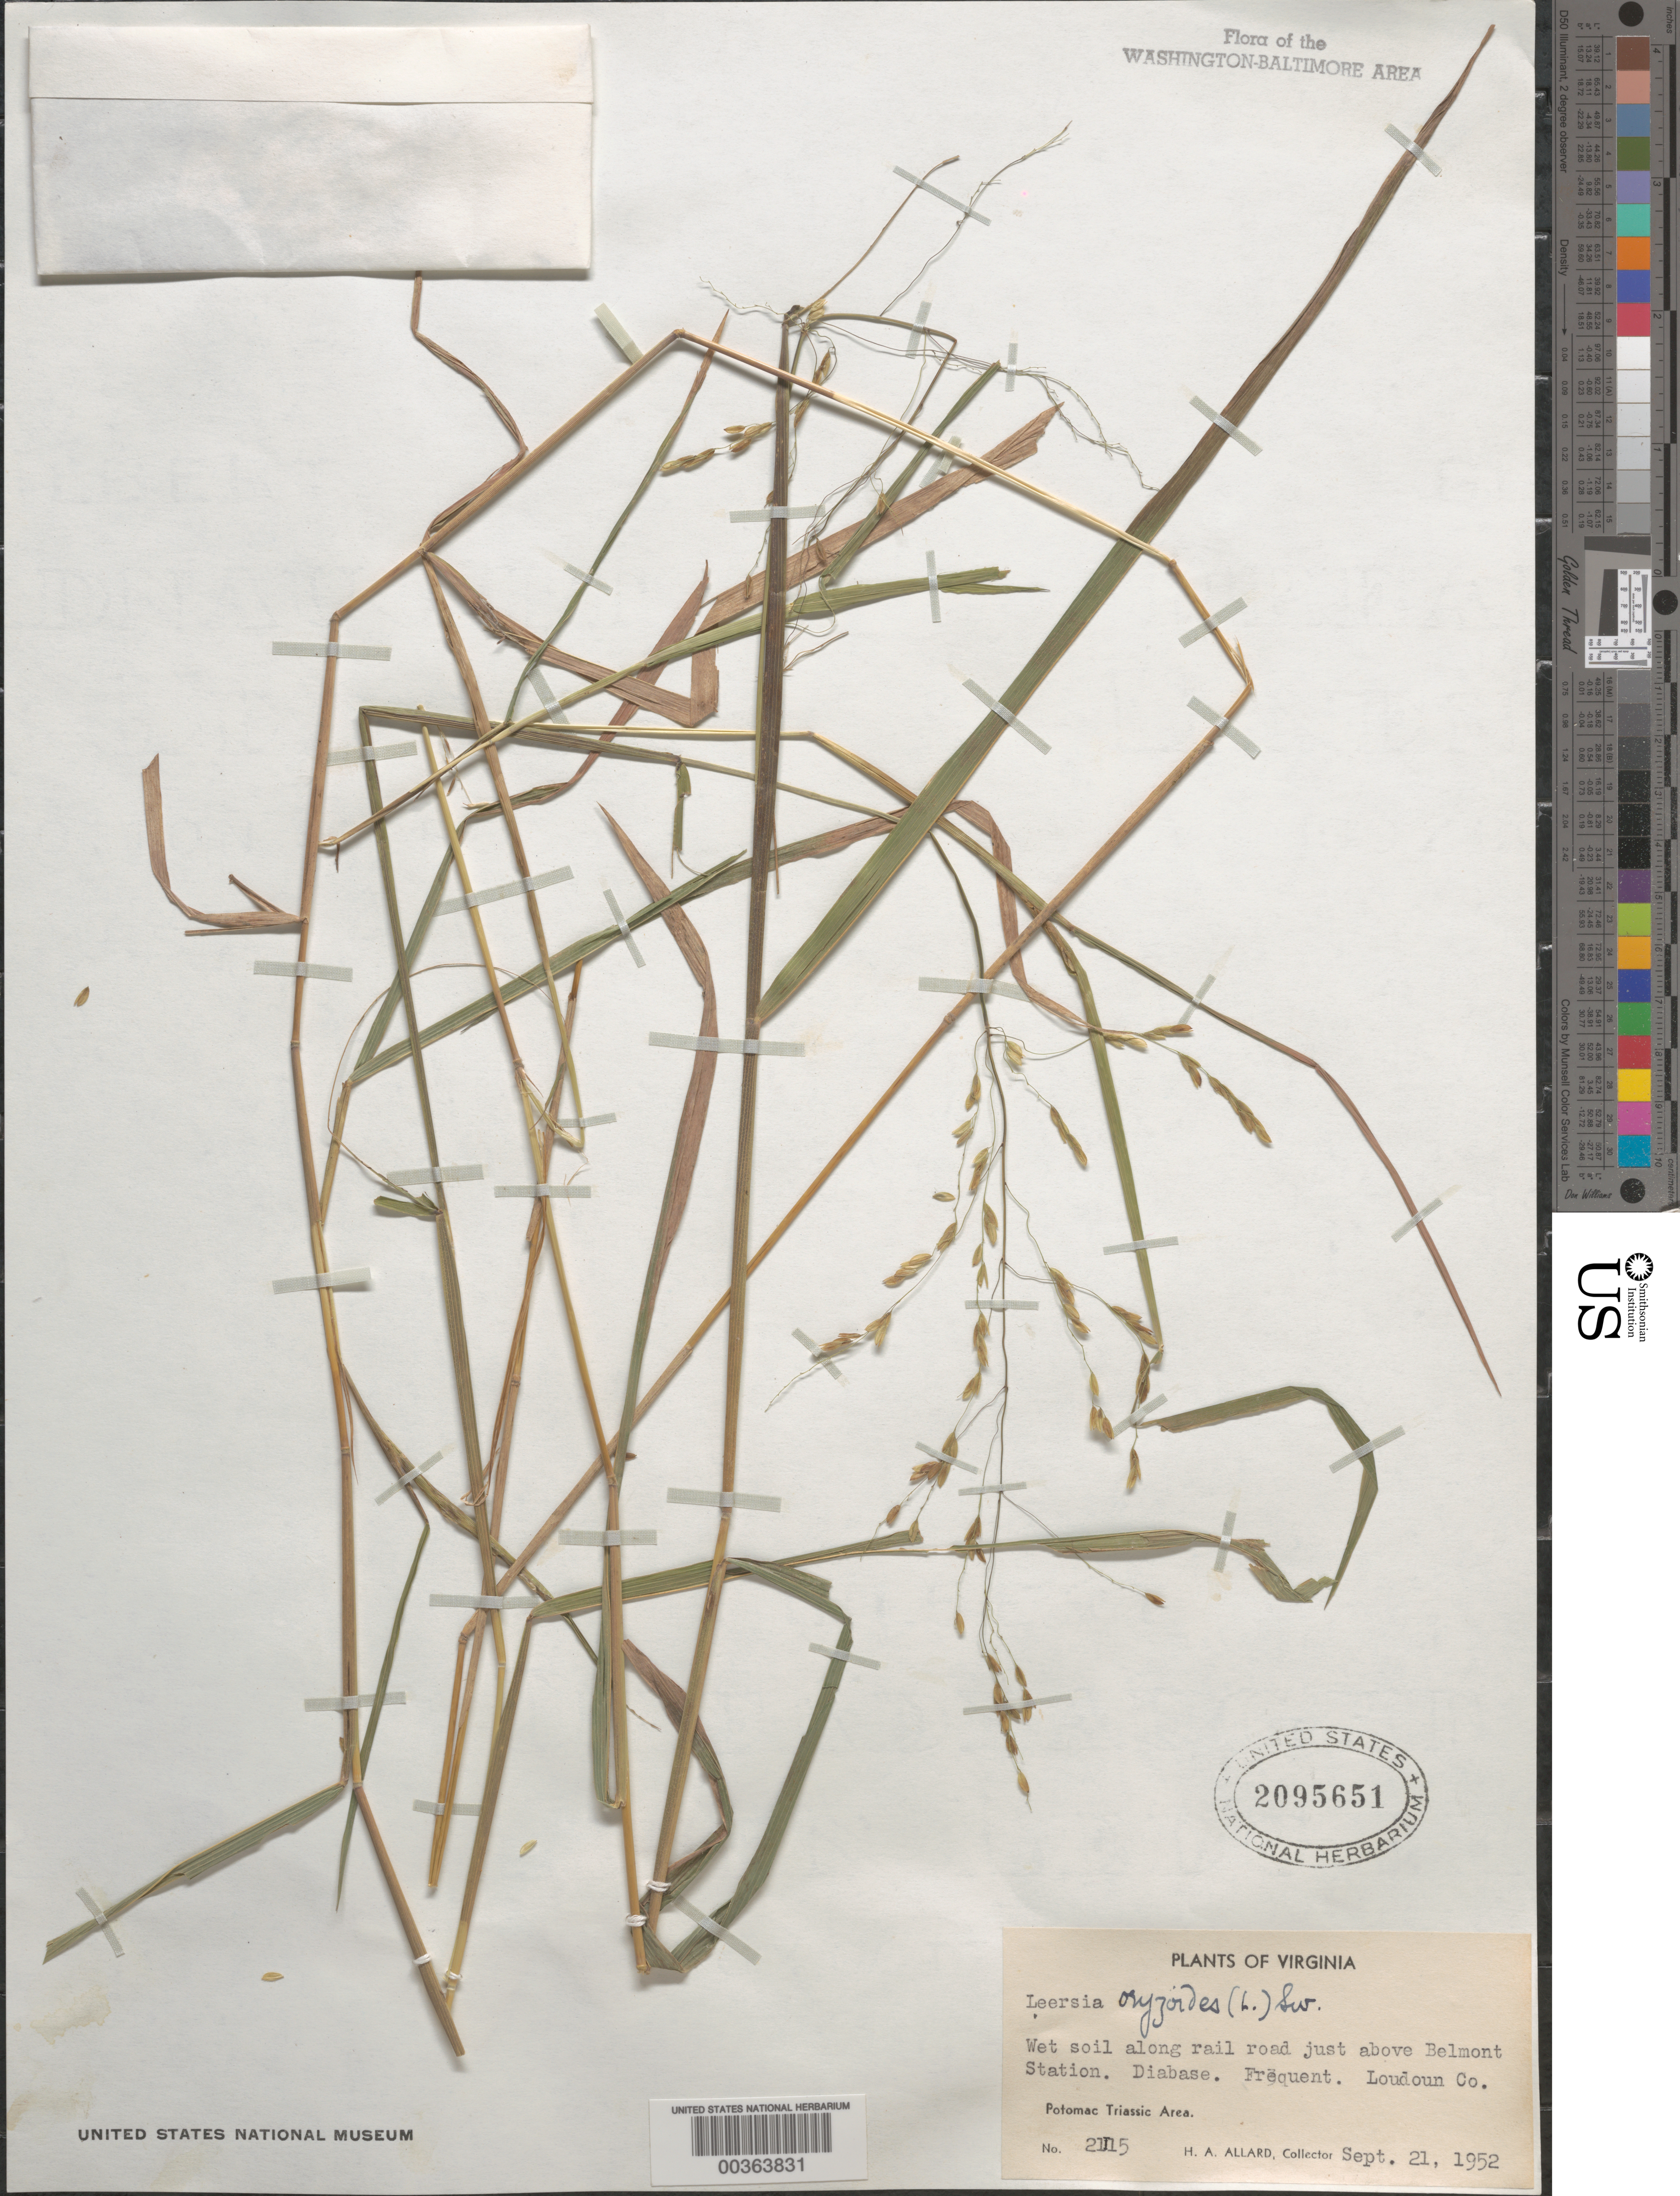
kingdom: Plantae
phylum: Tracheophyta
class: Liliopsida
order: Poales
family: Poaceae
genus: Leersia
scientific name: Leersia oryzoides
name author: (L.) Sw.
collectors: H. A. Allard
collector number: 21115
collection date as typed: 21 Sep 1952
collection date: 1952-09-21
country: United States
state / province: Virginia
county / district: Loudoun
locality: Above Belmont Station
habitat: Wet sil along railroad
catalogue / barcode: US 2095651